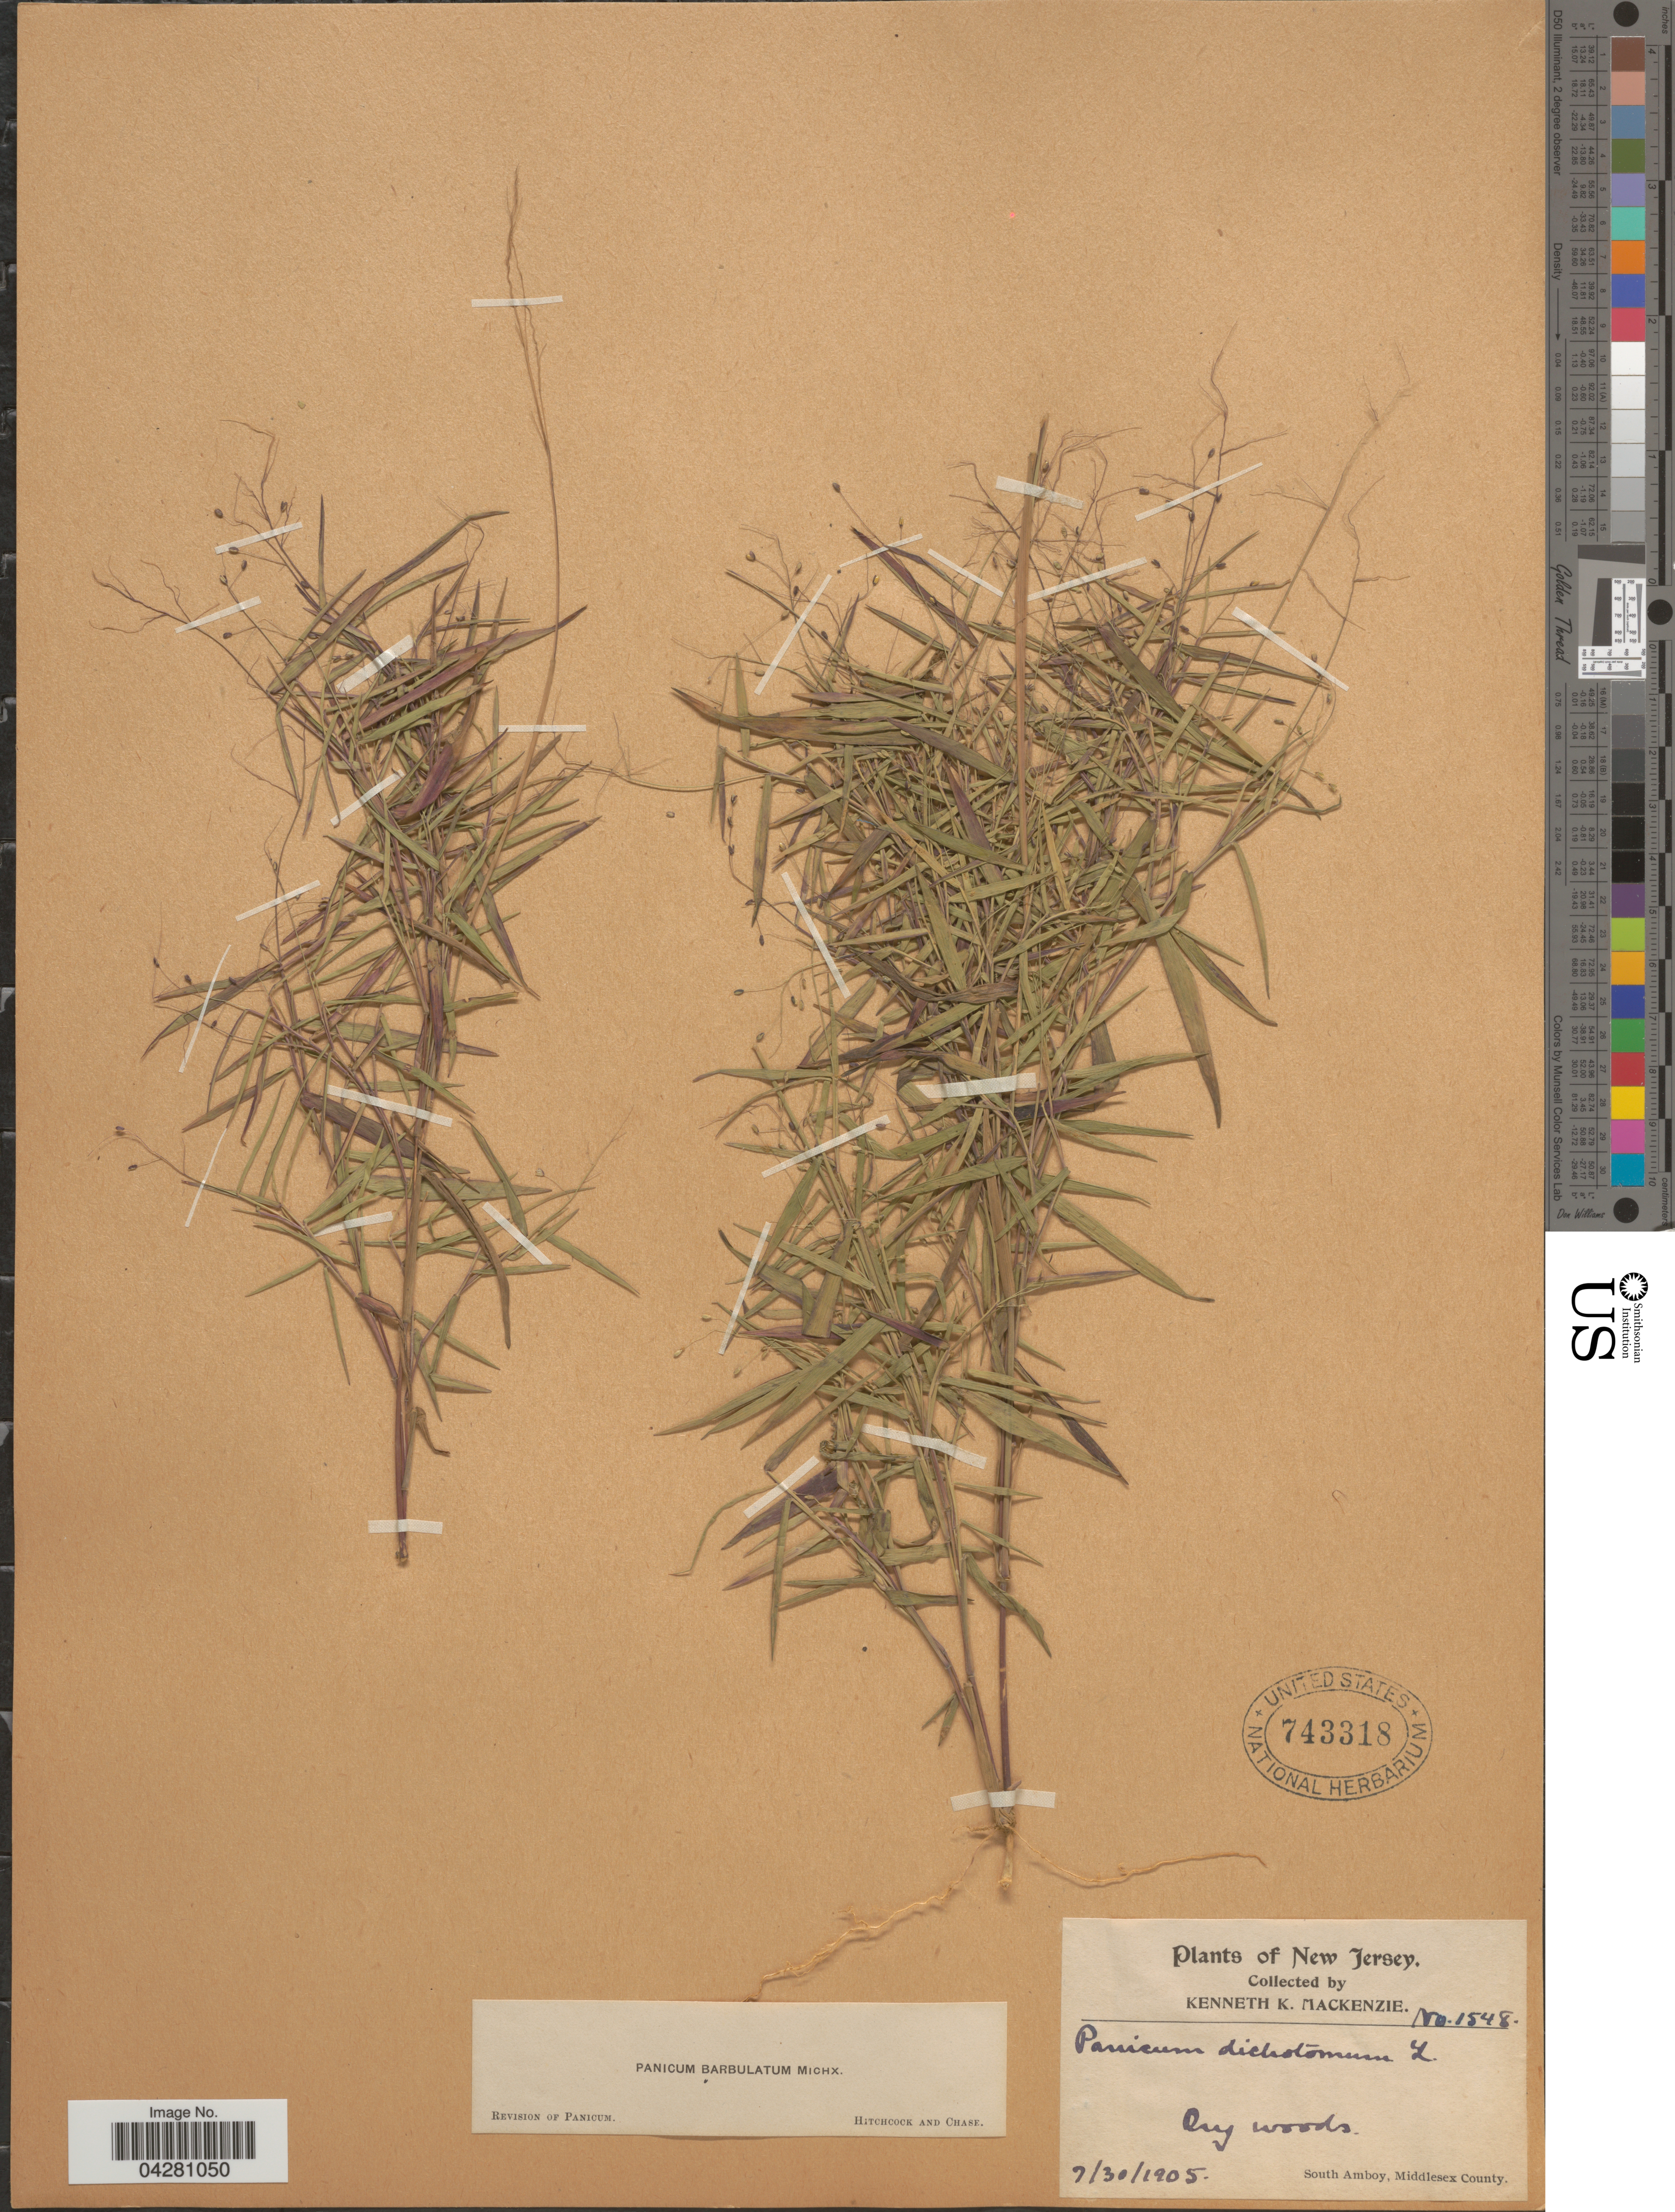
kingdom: Plantae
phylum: Tracheophyta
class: Liliopsida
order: Poales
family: Poaceae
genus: Dichanthelium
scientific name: Dichanthelium dichotomum var. dichotomum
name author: (L.) Gould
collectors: K. K. Mackenzie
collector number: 1548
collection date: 1905-07-30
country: United States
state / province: New Jersey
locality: South Amboy, Middlesex County.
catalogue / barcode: US 743318